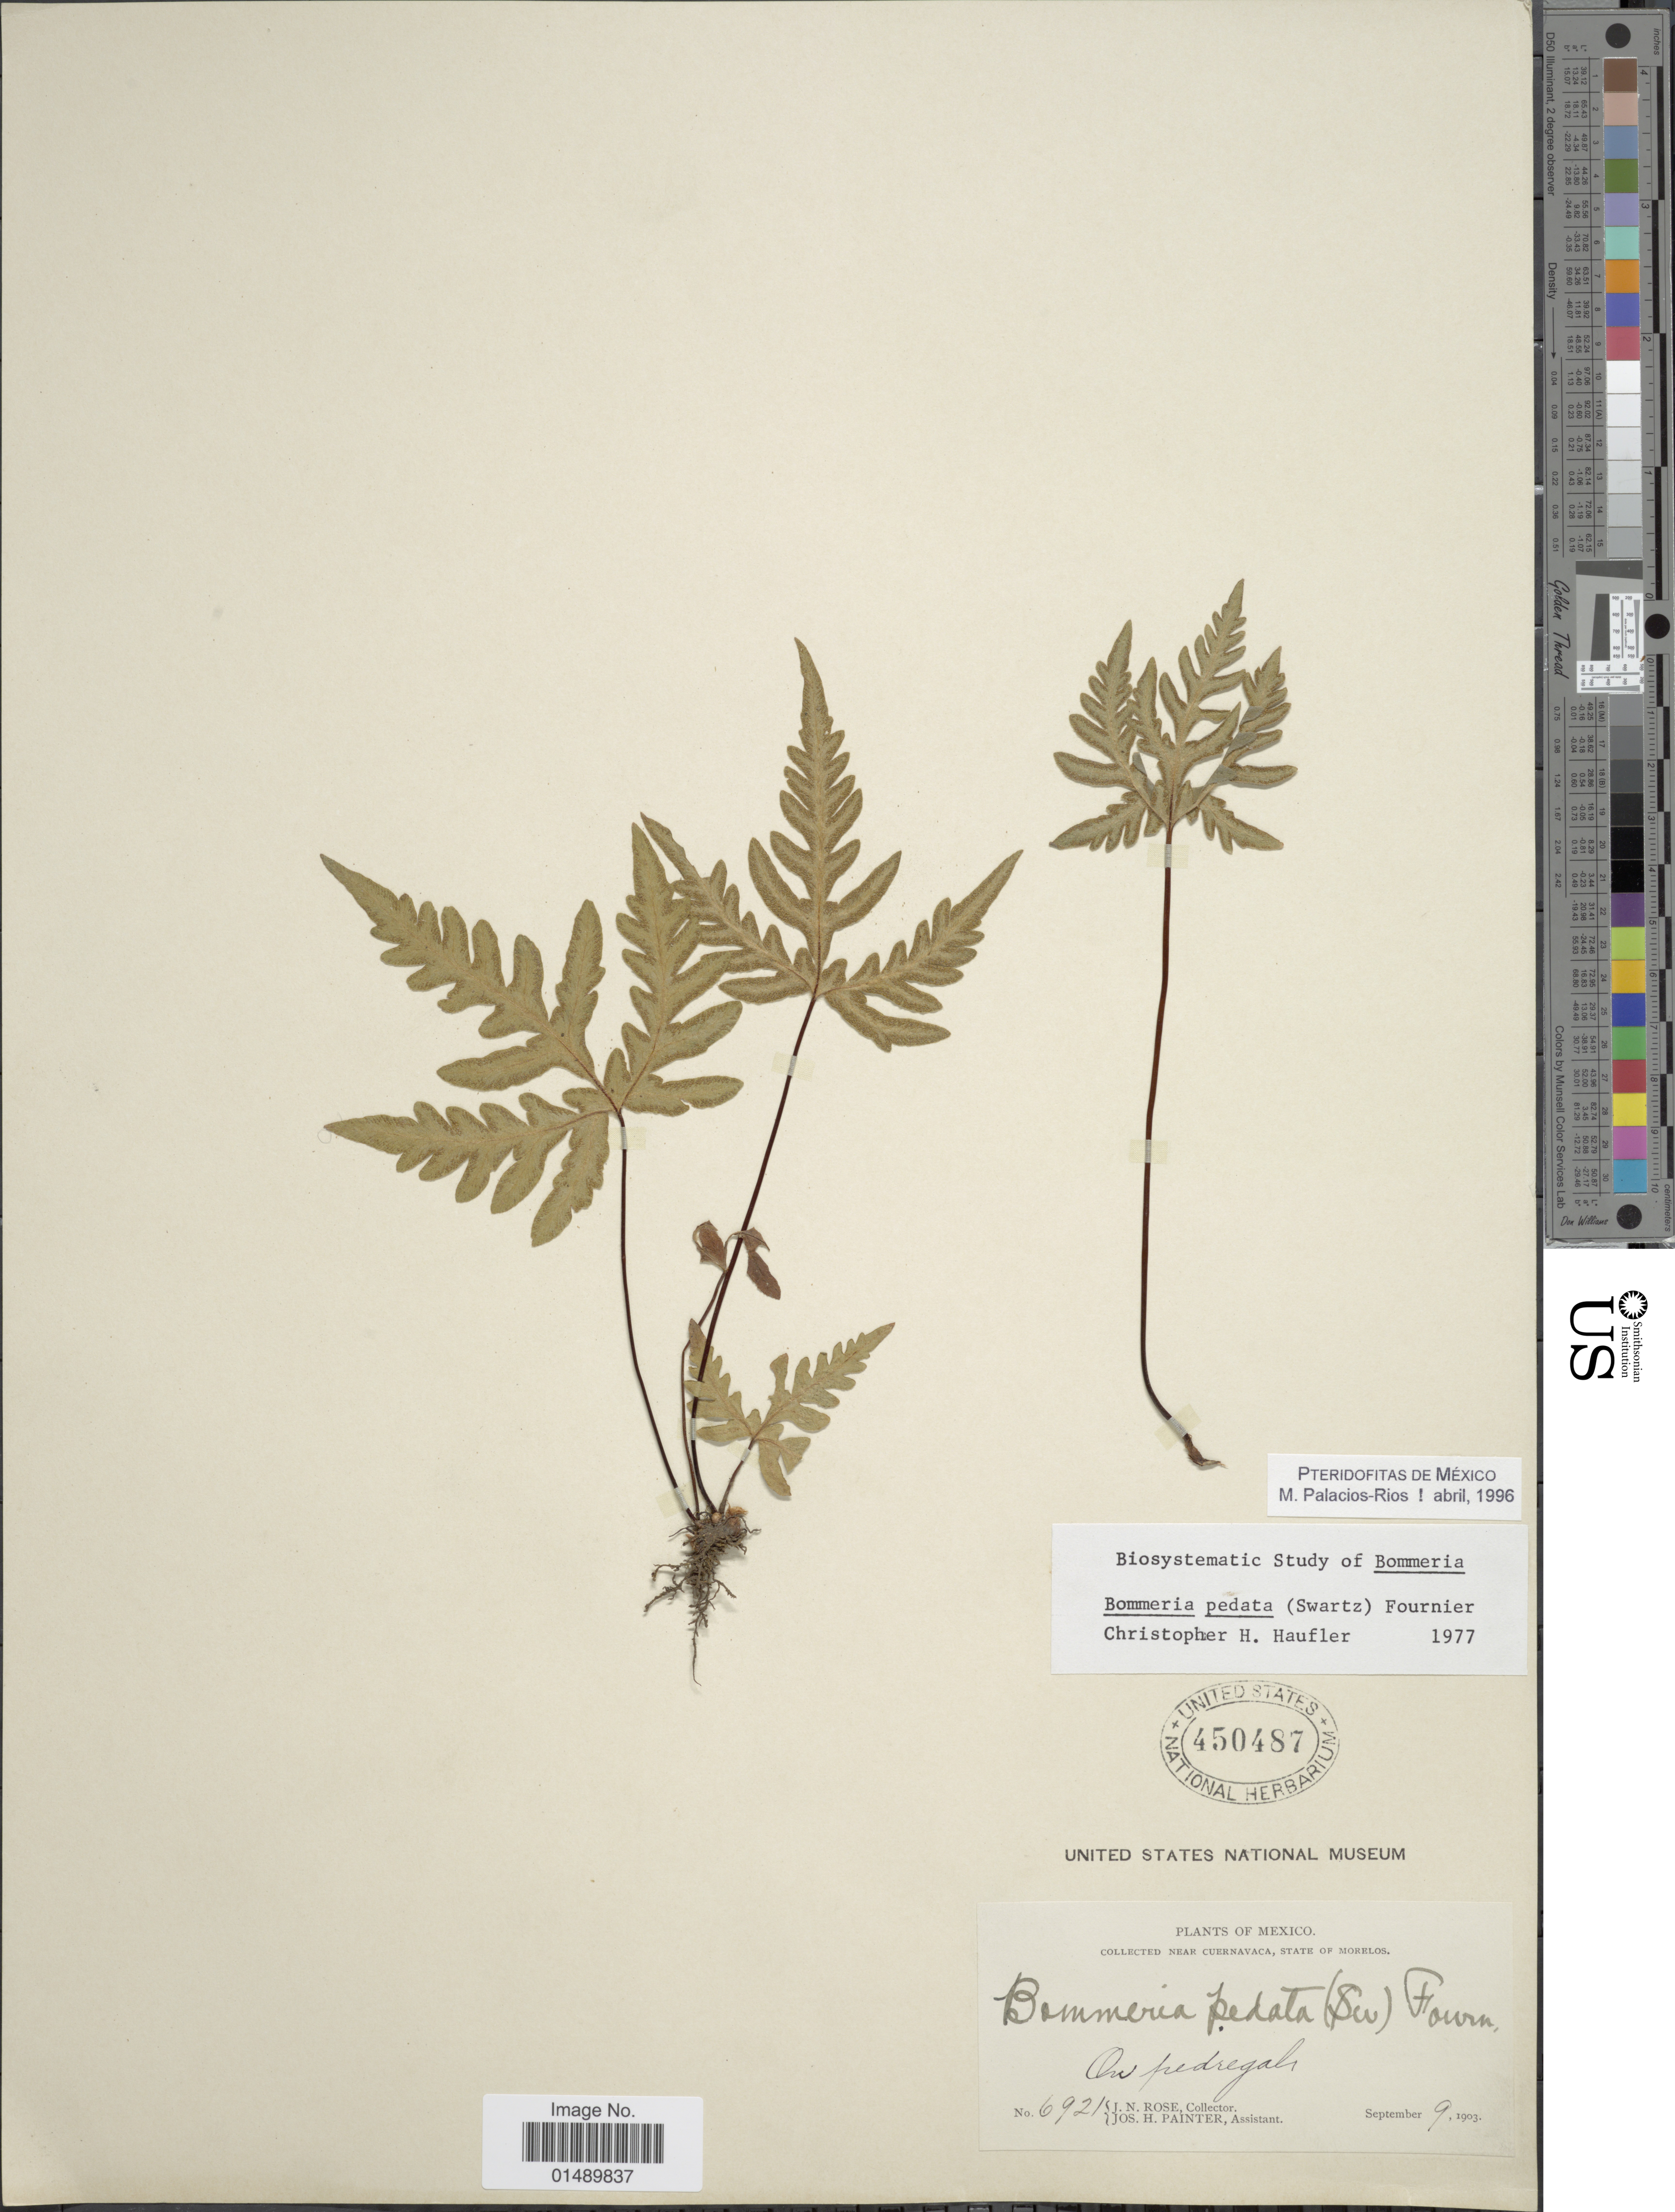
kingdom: Plantae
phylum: Tracheophyta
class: Polypodiopsida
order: Polypodiales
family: Pteridaceae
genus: Bommeria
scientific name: Bommeria pedata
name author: (Sw.) E. Fourn.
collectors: J. N. Rose & J. H. Painter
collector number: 6921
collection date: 1903-09-09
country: Mexico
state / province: Morelos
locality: Mexico, near Cuernavaca. On pedregal.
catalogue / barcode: US 450487